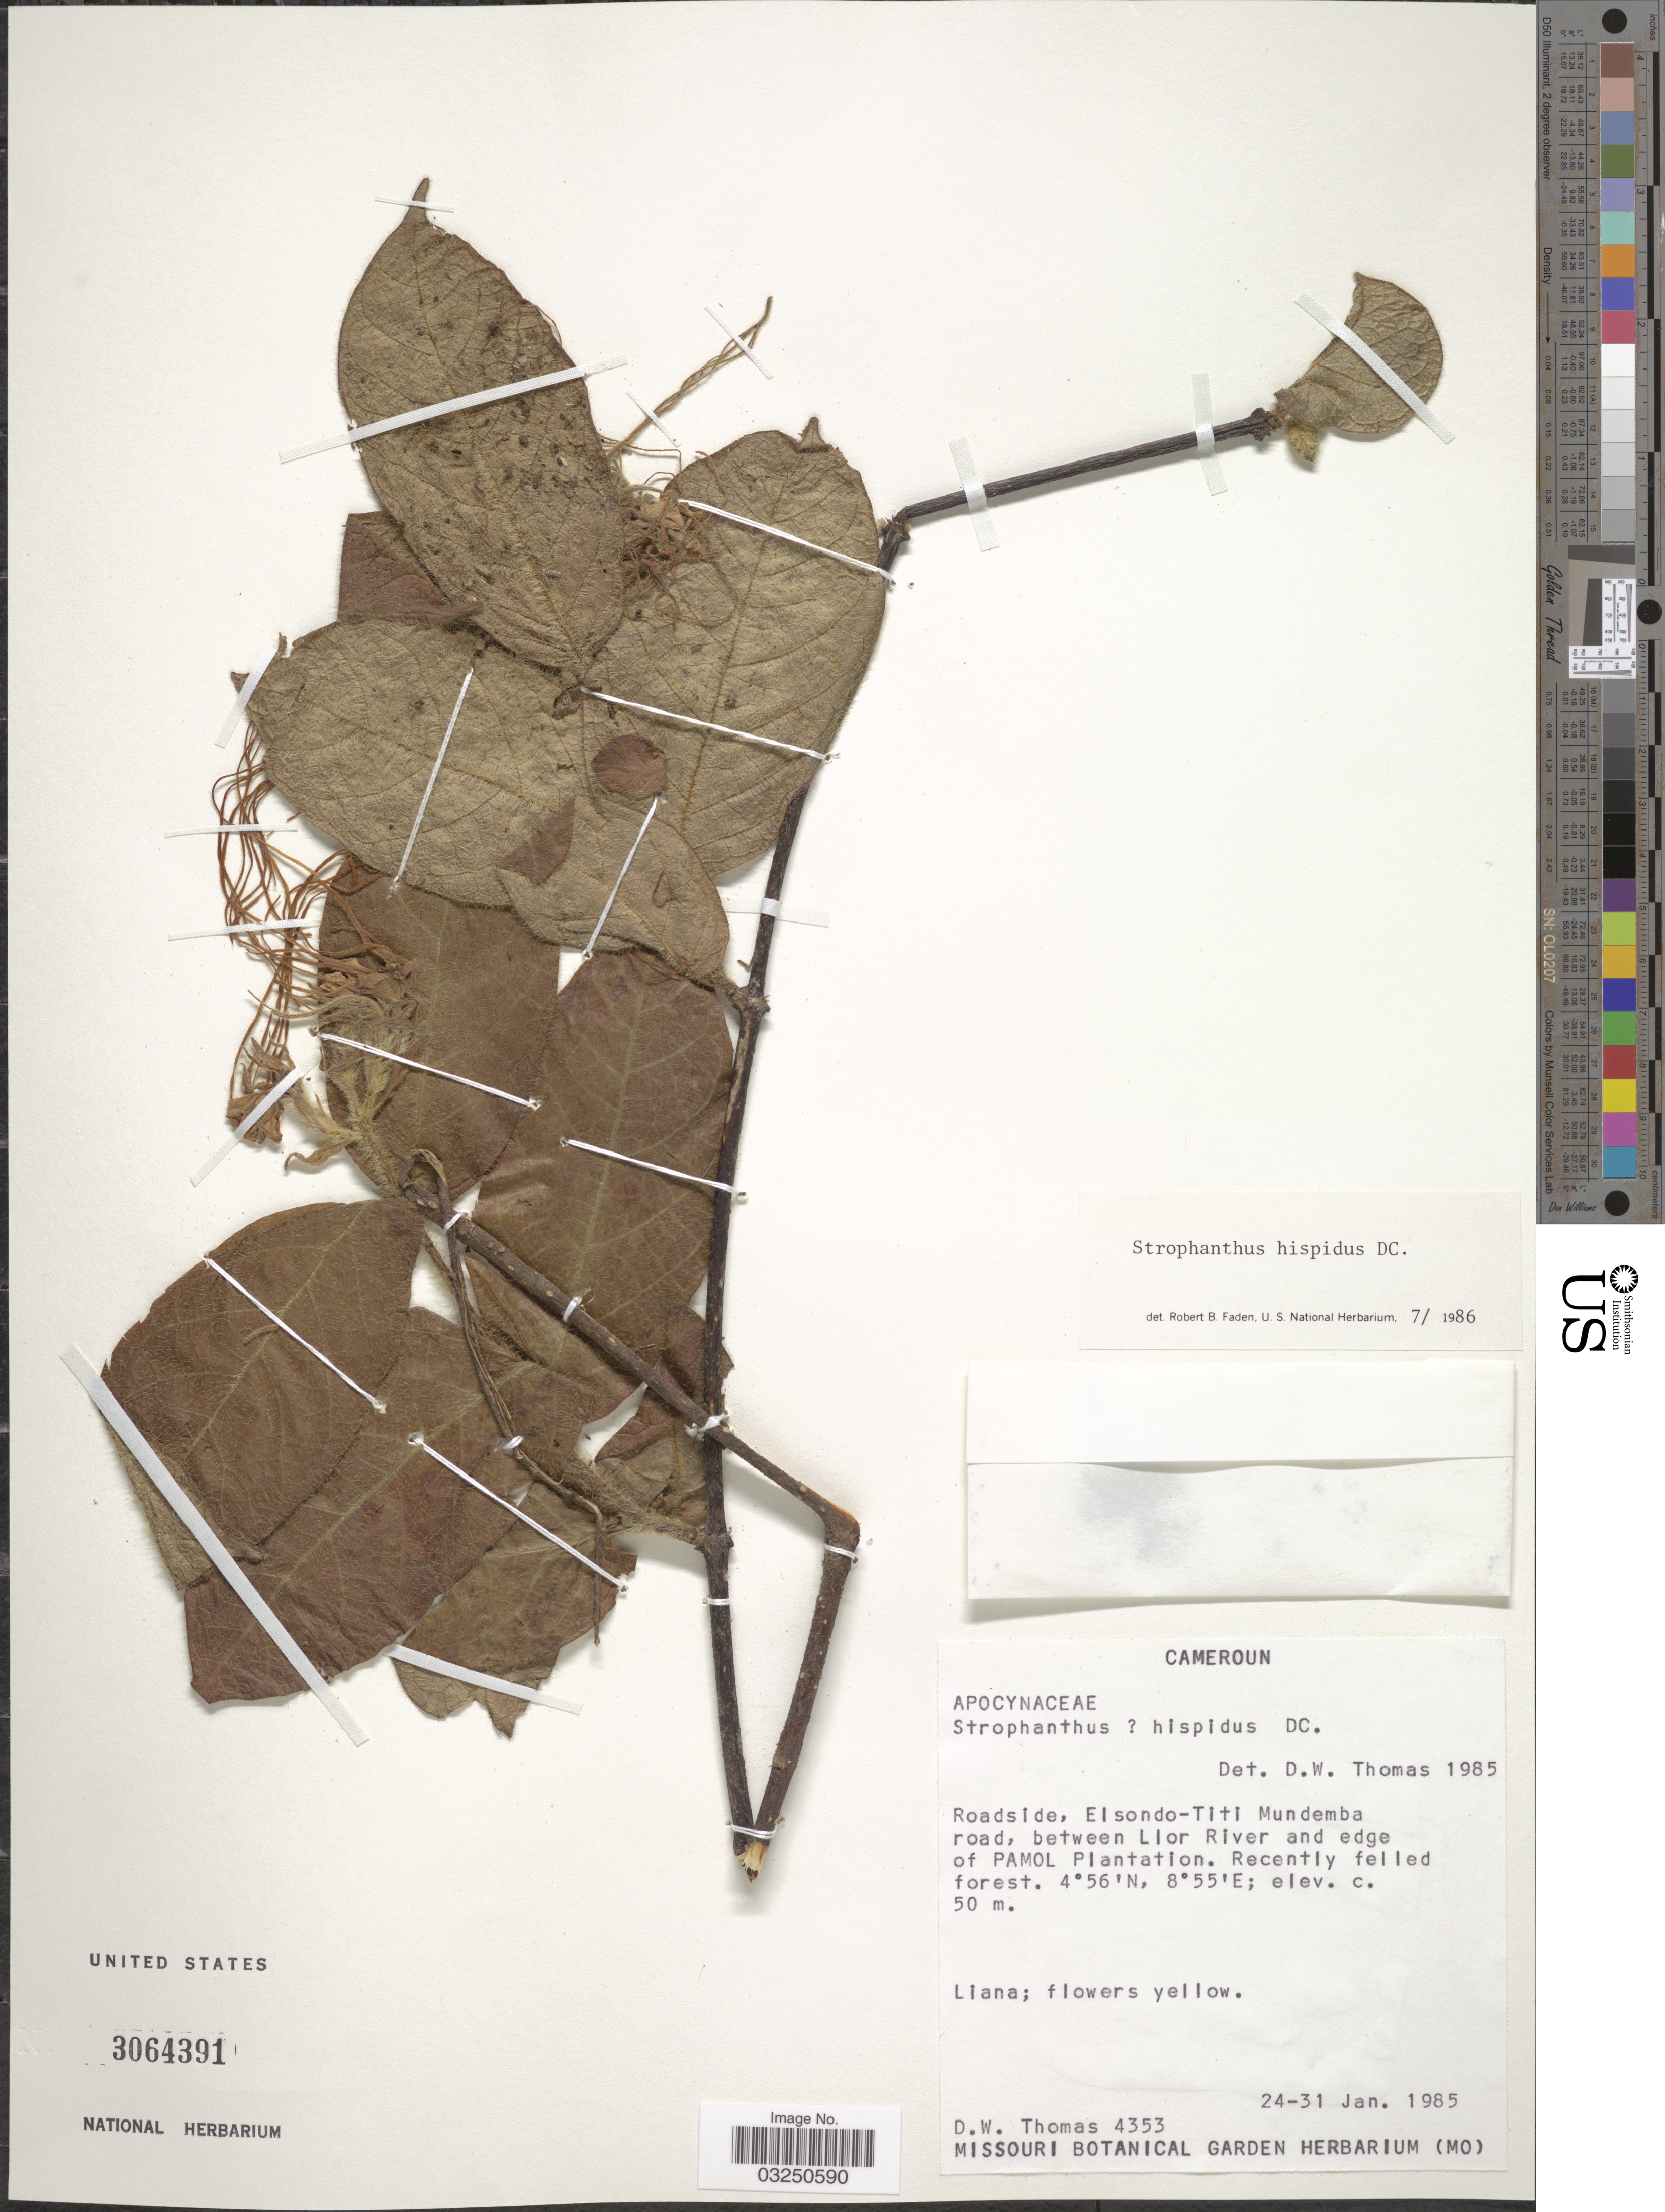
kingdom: Plantae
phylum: Tracheophyta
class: Magnoliopsida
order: Gentianales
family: Apocynaceae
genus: Strophanthus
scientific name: Strophanthus hispidus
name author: DC.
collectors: D. W. Thomas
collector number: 4353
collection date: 1985-01-24/1985-01-31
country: Cameroon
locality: Roadside, Elsondo-Titi Mundemba road, between Llor River and edge of Pamol Plantation.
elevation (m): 50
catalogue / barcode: US 3064391